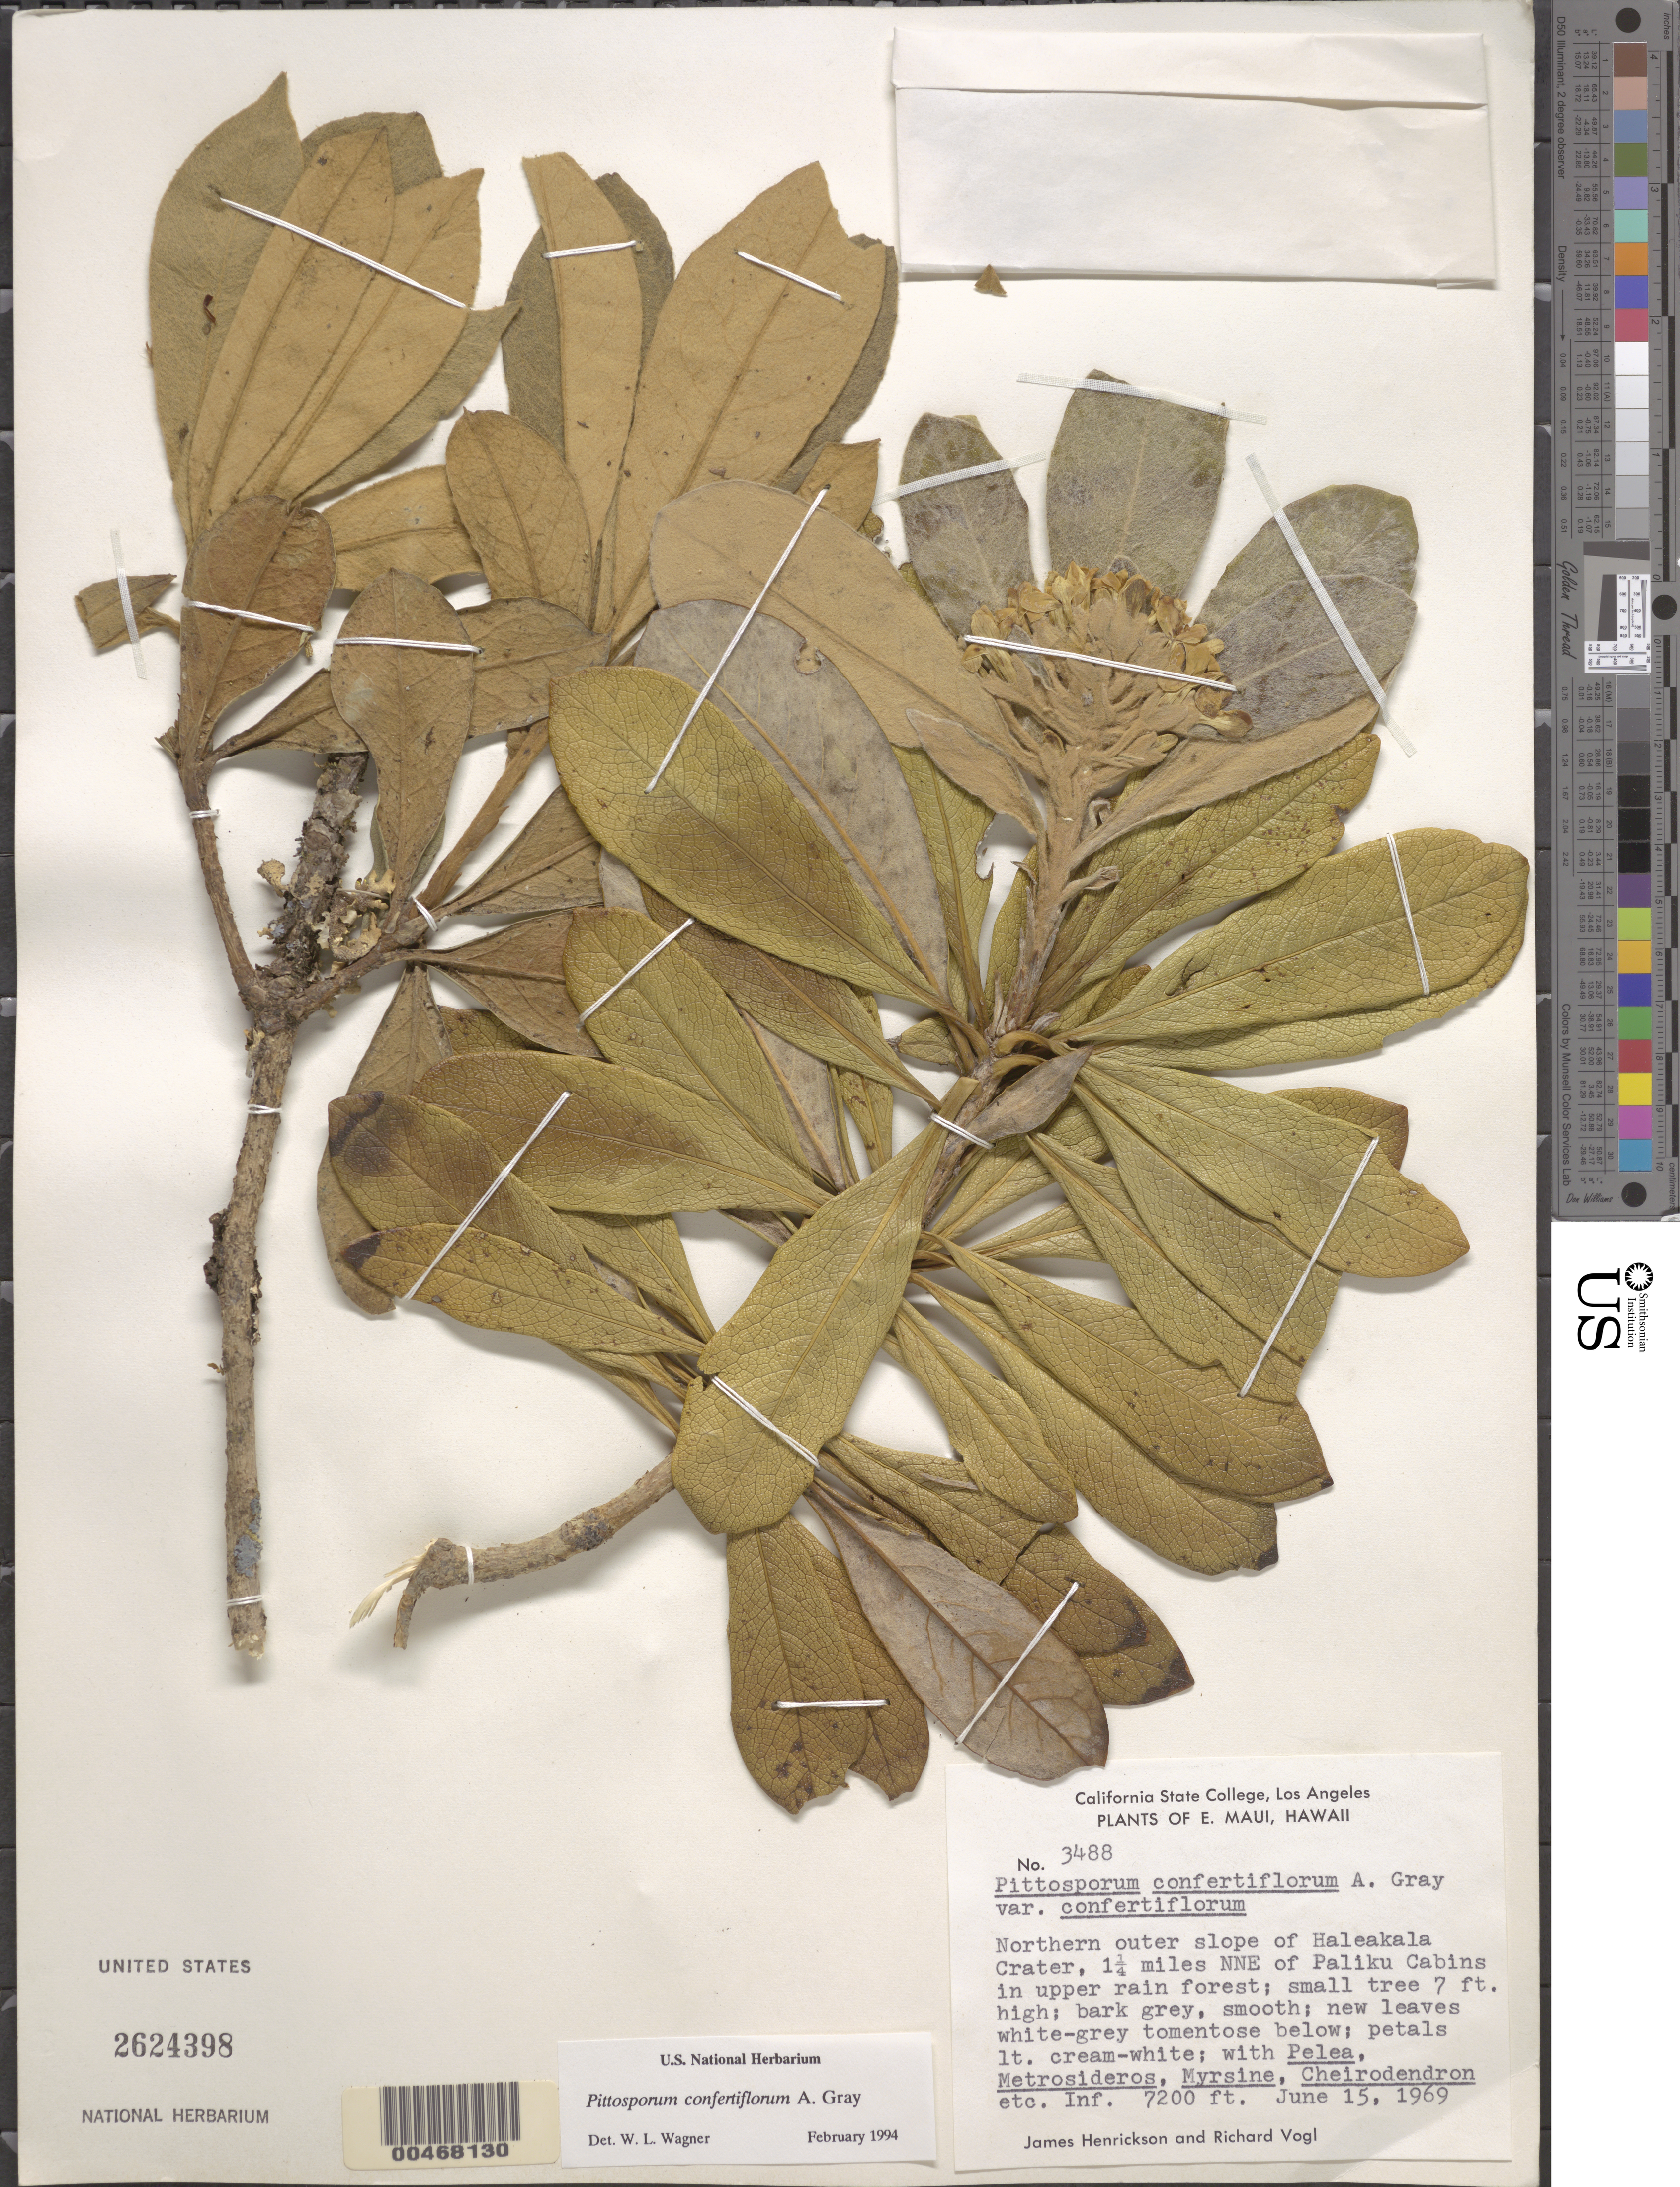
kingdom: Plantae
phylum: Tracheophyta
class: Magnoliopsida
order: Apiales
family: Pittosporaceae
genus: Pittosporum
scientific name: Pittosporum confertiflorum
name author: A. Gray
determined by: Wagner, W. L., (BOT), Smithsonian Institution - National Museum of Natural History (UNITED STATES)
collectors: J. S. Henrickson & R. Vogl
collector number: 3488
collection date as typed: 15 Jun 1969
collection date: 1969-06-15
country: United States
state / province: Hawaii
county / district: Maui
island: Maui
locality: E. Maui, northern outer slope of Haleakala Crater, 1.25 miles NNE of Paliku Cabins in upper rain forest.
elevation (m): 2195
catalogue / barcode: US 2624398